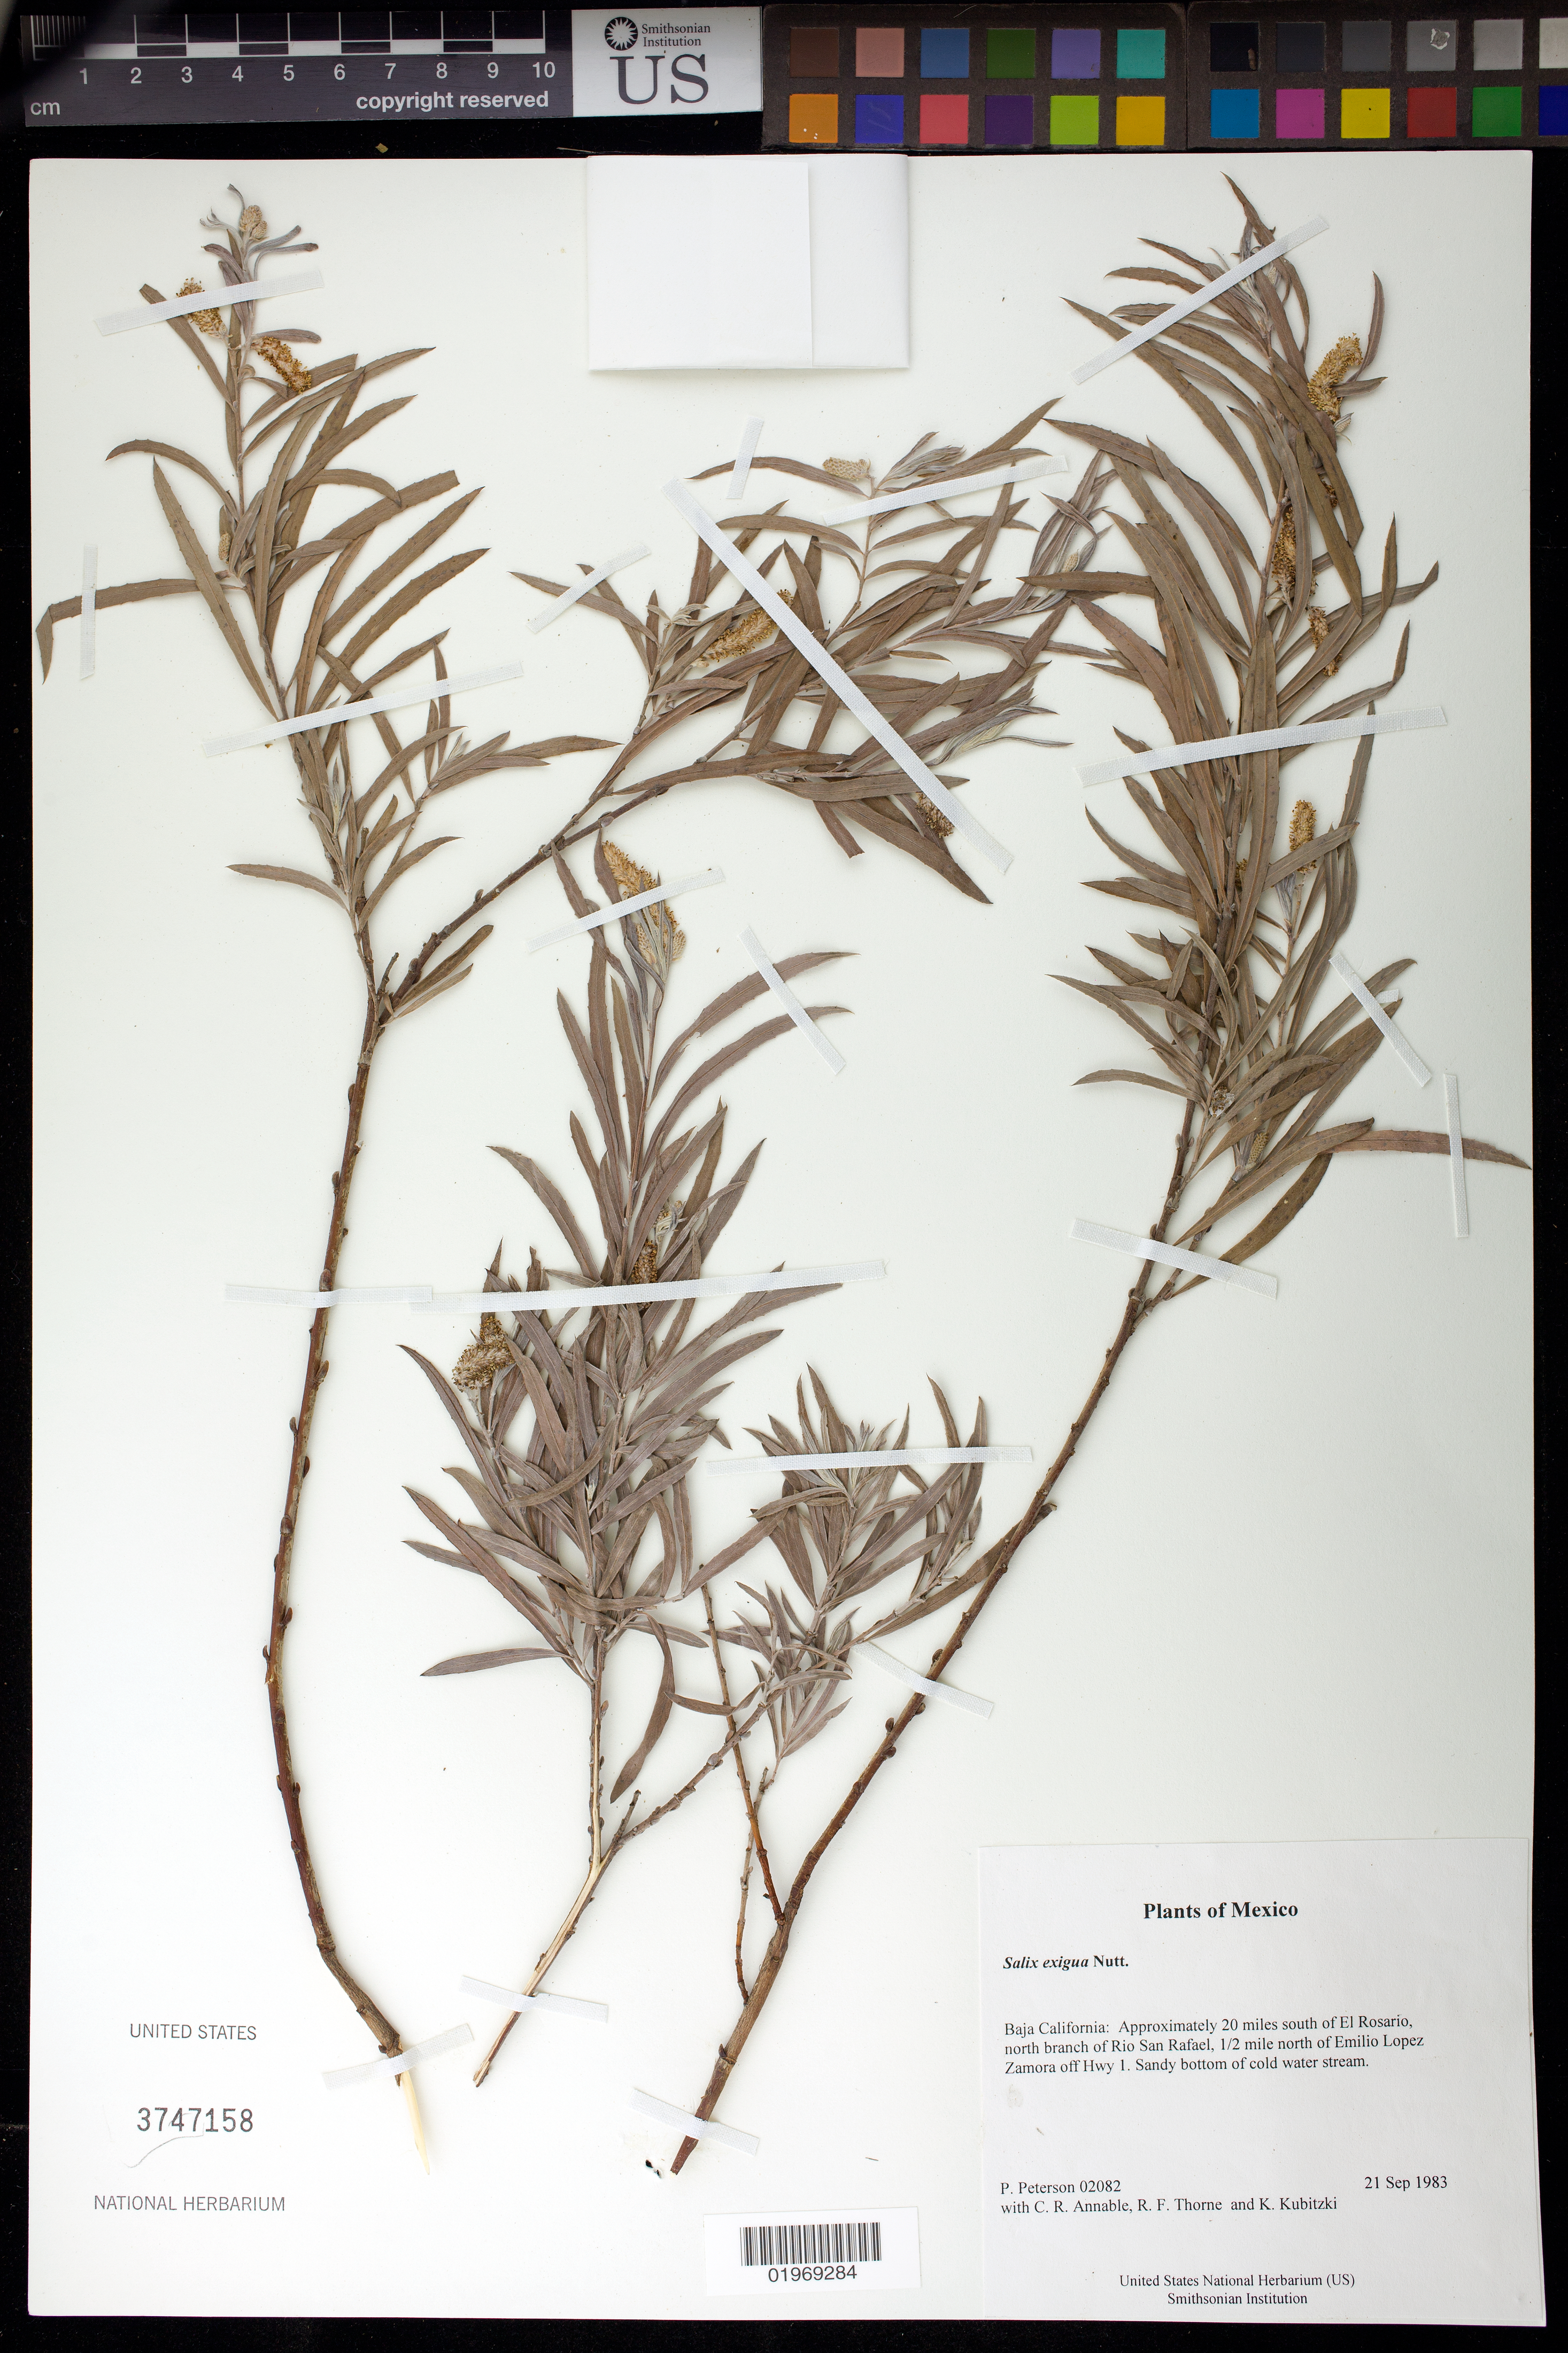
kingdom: Plantae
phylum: Tracheophyta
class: Magnoliopsida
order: Malpighiales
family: Salicaceae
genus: Salix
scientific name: Salix exigua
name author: Nutt.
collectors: P. M. Peterson, C. R. Annable, R. F. Thorne & K. Kubitzki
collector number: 02082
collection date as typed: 21 Sep 1983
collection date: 1983-09-21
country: Mexico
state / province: Baja California Norte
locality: Approximately 20 miles south of El Rosario, north branch of Rio San Rafael, 1/2 mile north of Emilio Lopez Zamora off Hwy 1.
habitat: Sandy bottom of cold water stream.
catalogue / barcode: US 3747158